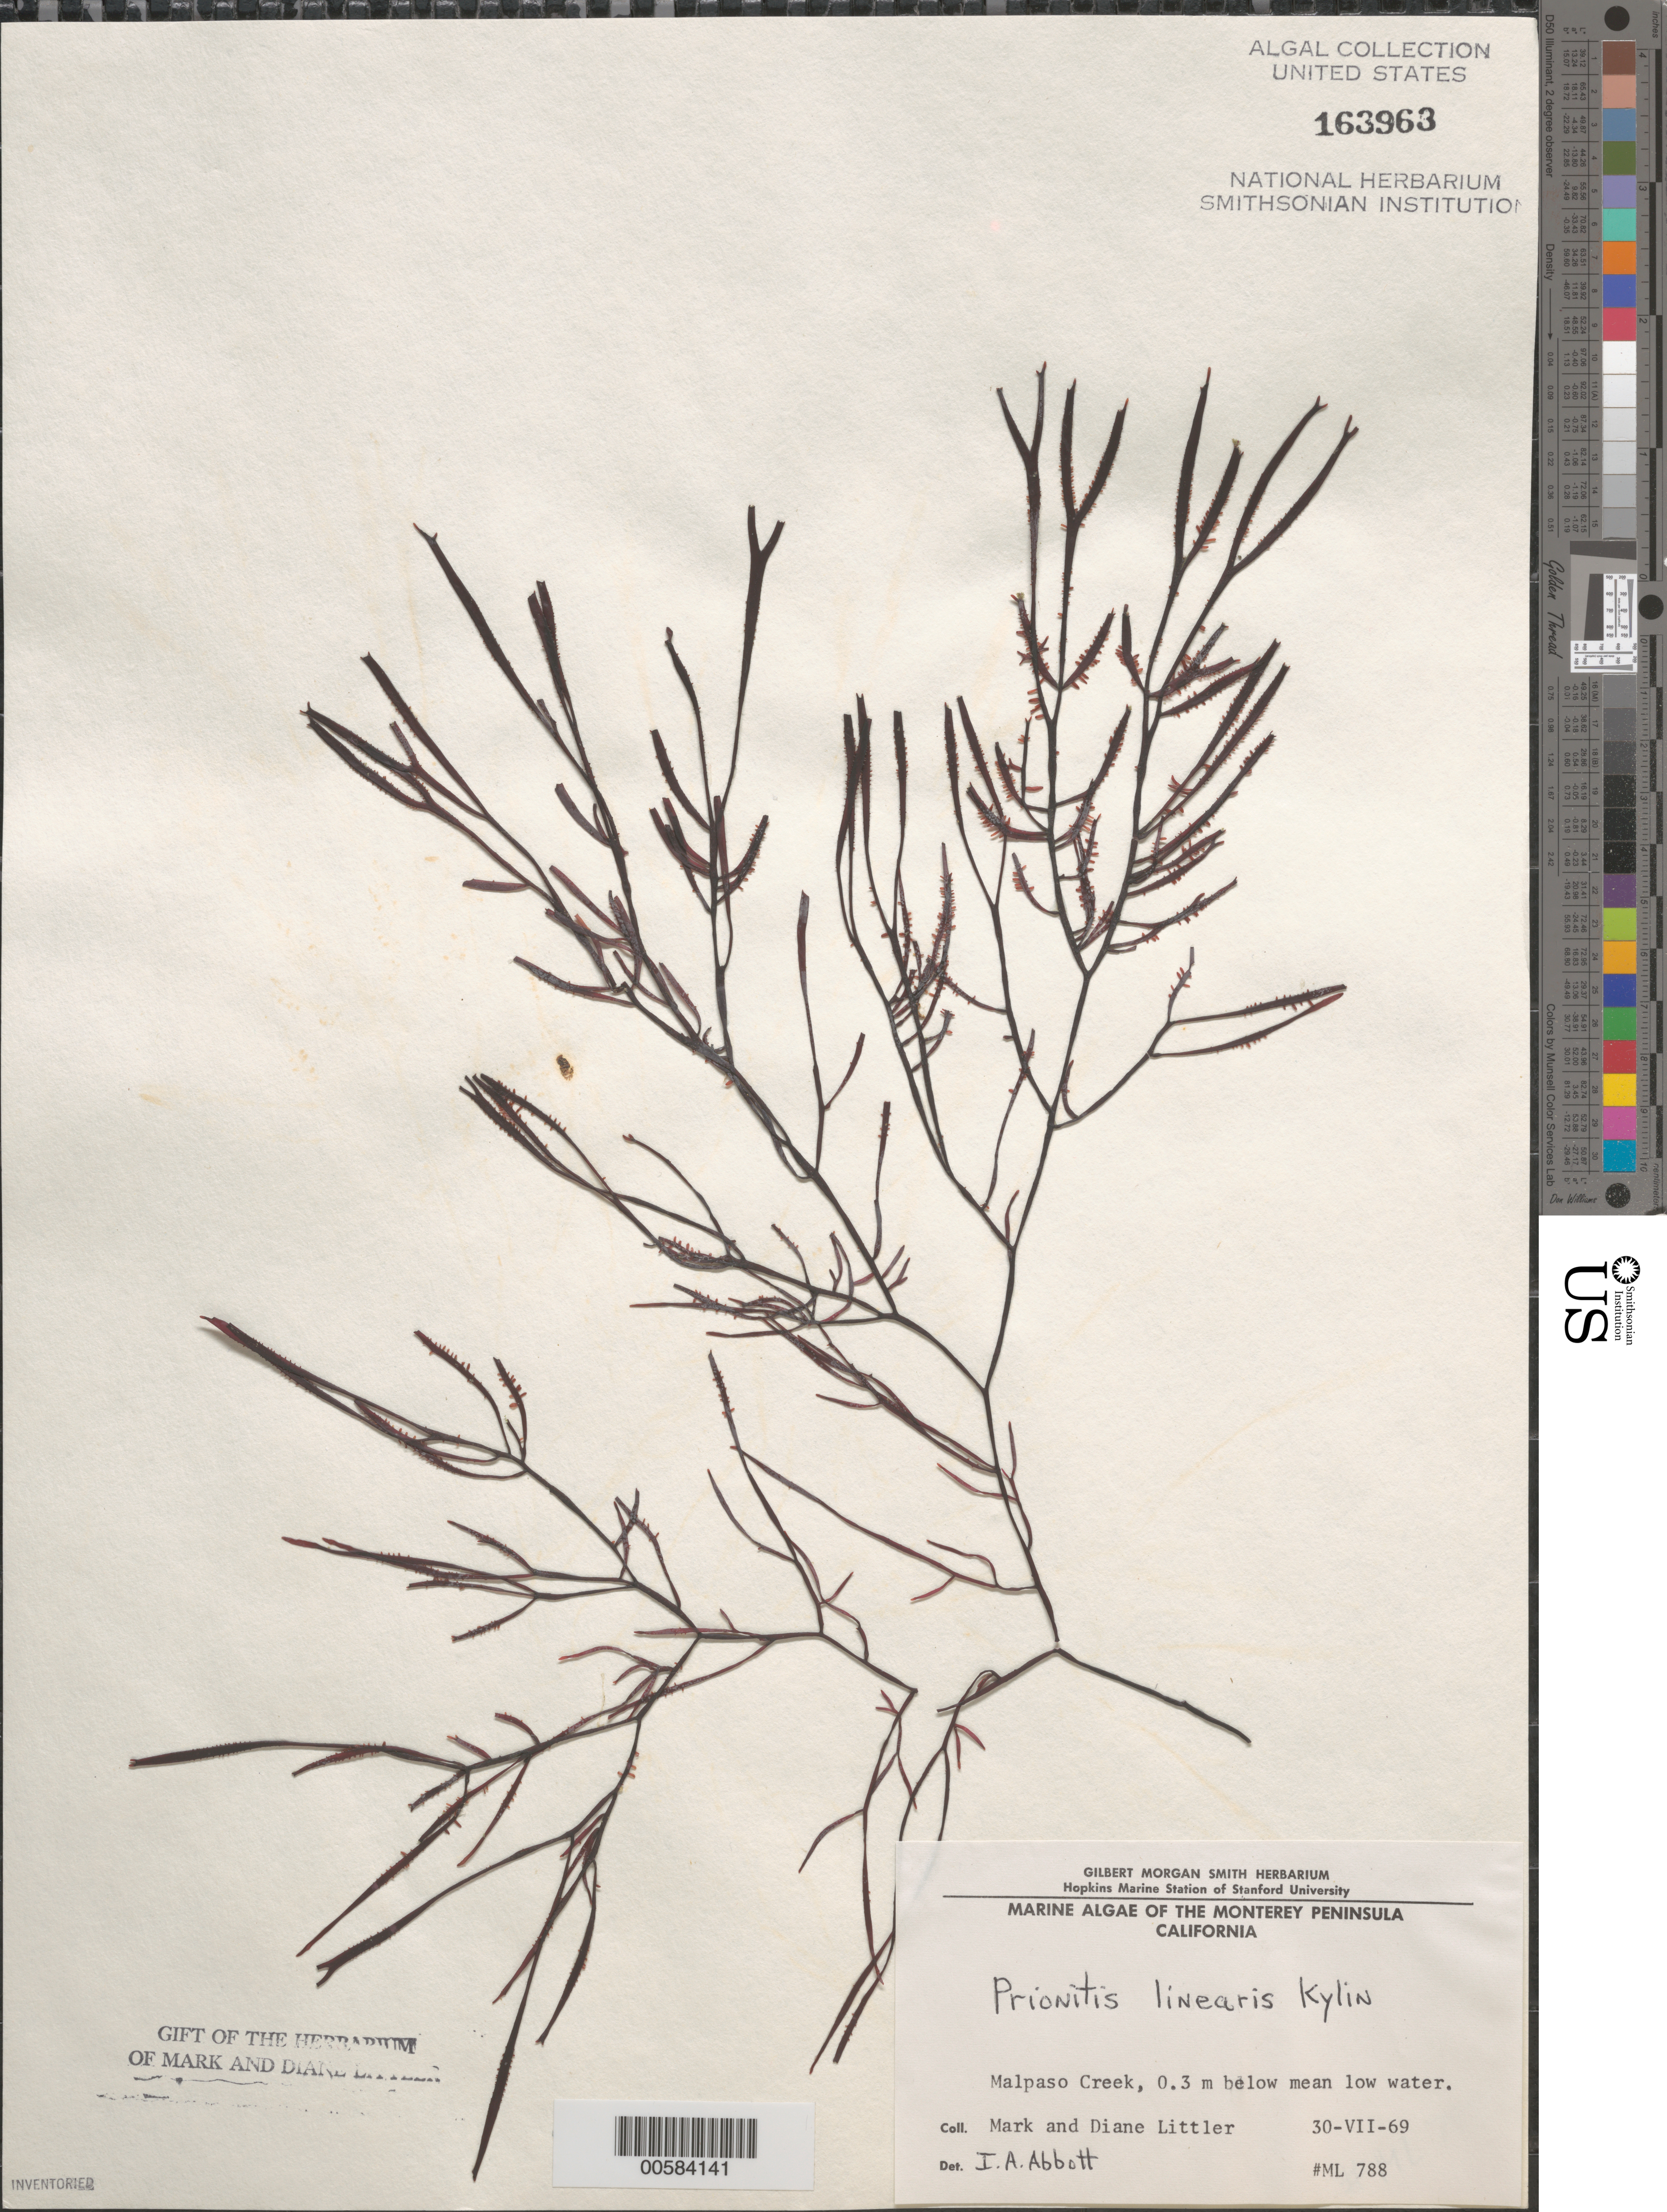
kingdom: Plantae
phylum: Rhodophyta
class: Florideophyceae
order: Cryptonemiales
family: Cryptonemiaceae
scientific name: Prionitis linearis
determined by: Abbott, Isabella A.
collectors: M. M. Littler & D. S. Littler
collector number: ML 788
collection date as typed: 30 Jul 1969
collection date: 1969-07-30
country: United States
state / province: California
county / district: Monterey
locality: Malpaso Creek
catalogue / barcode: US 163963